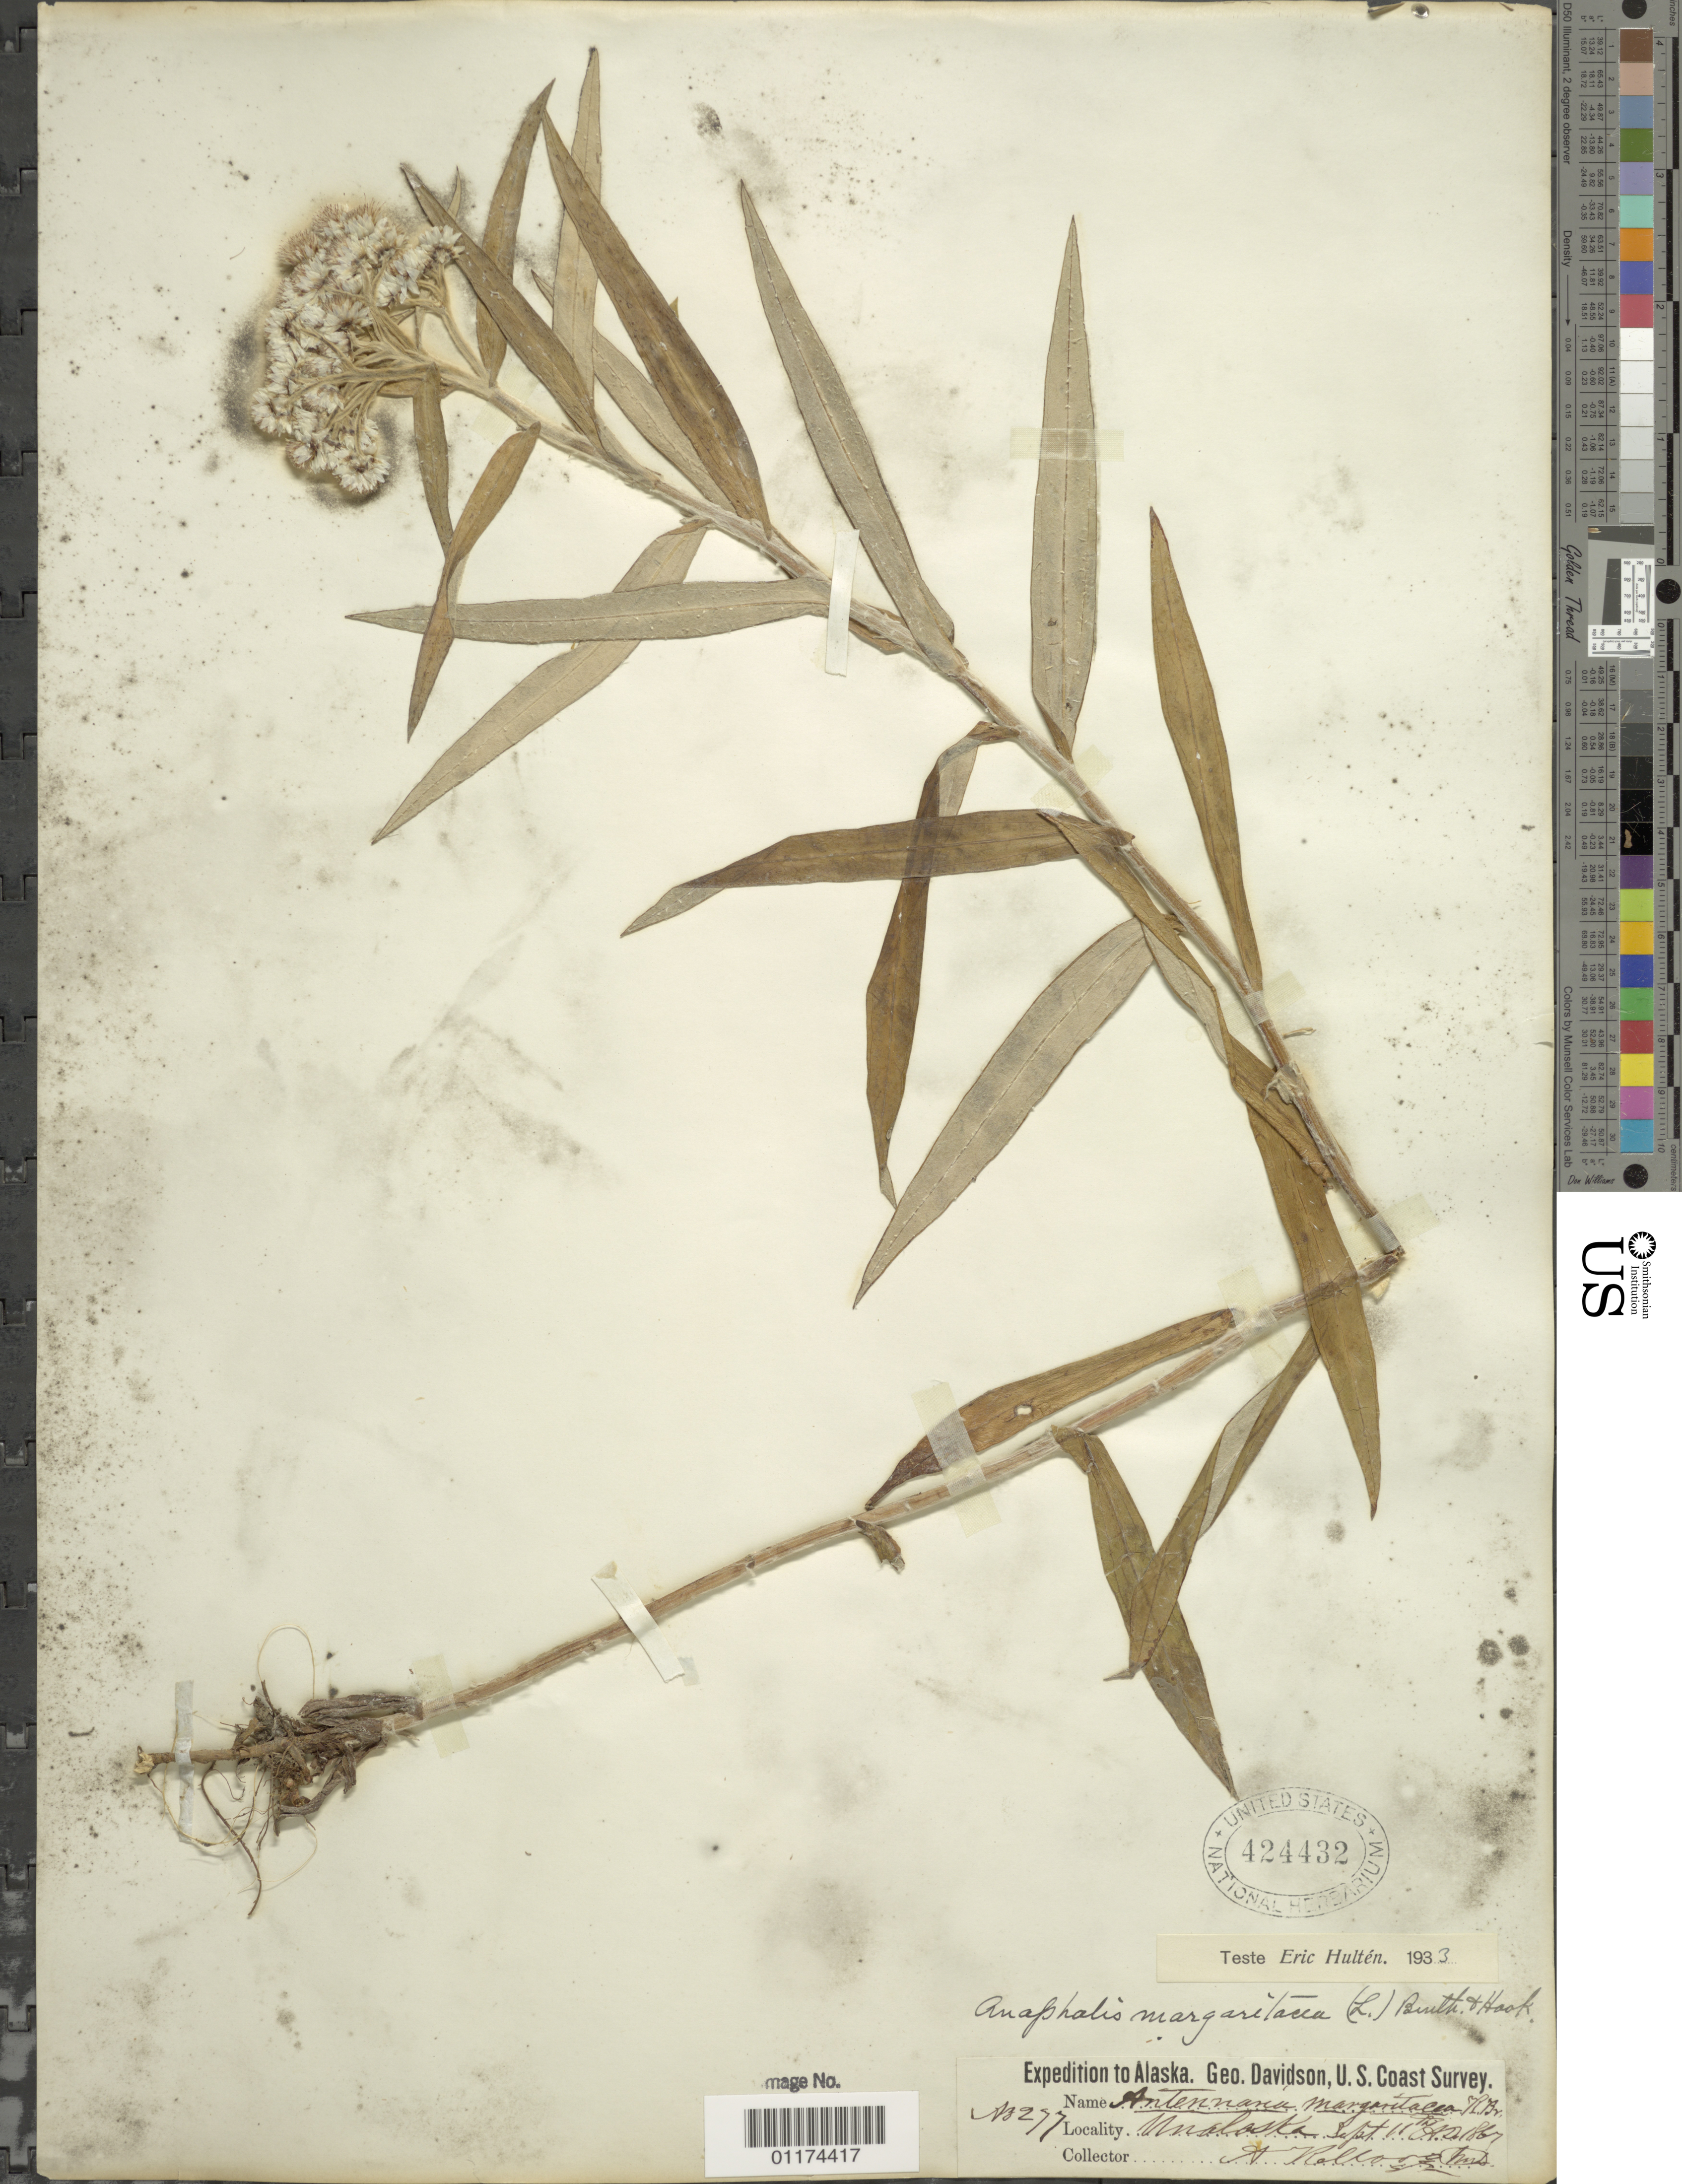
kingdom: Plantae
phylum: Tracheophyta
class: Magnoliopsida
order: Asterales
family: Asteraceae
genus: Anaphalis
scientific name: Anaphalis margaritacea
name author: (L.) Benth. & Hook. f.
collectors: A. Kellogg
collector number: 277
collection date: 1867-09-11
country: United States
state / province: Alaska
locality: Unalaska.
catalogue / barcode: US 424432